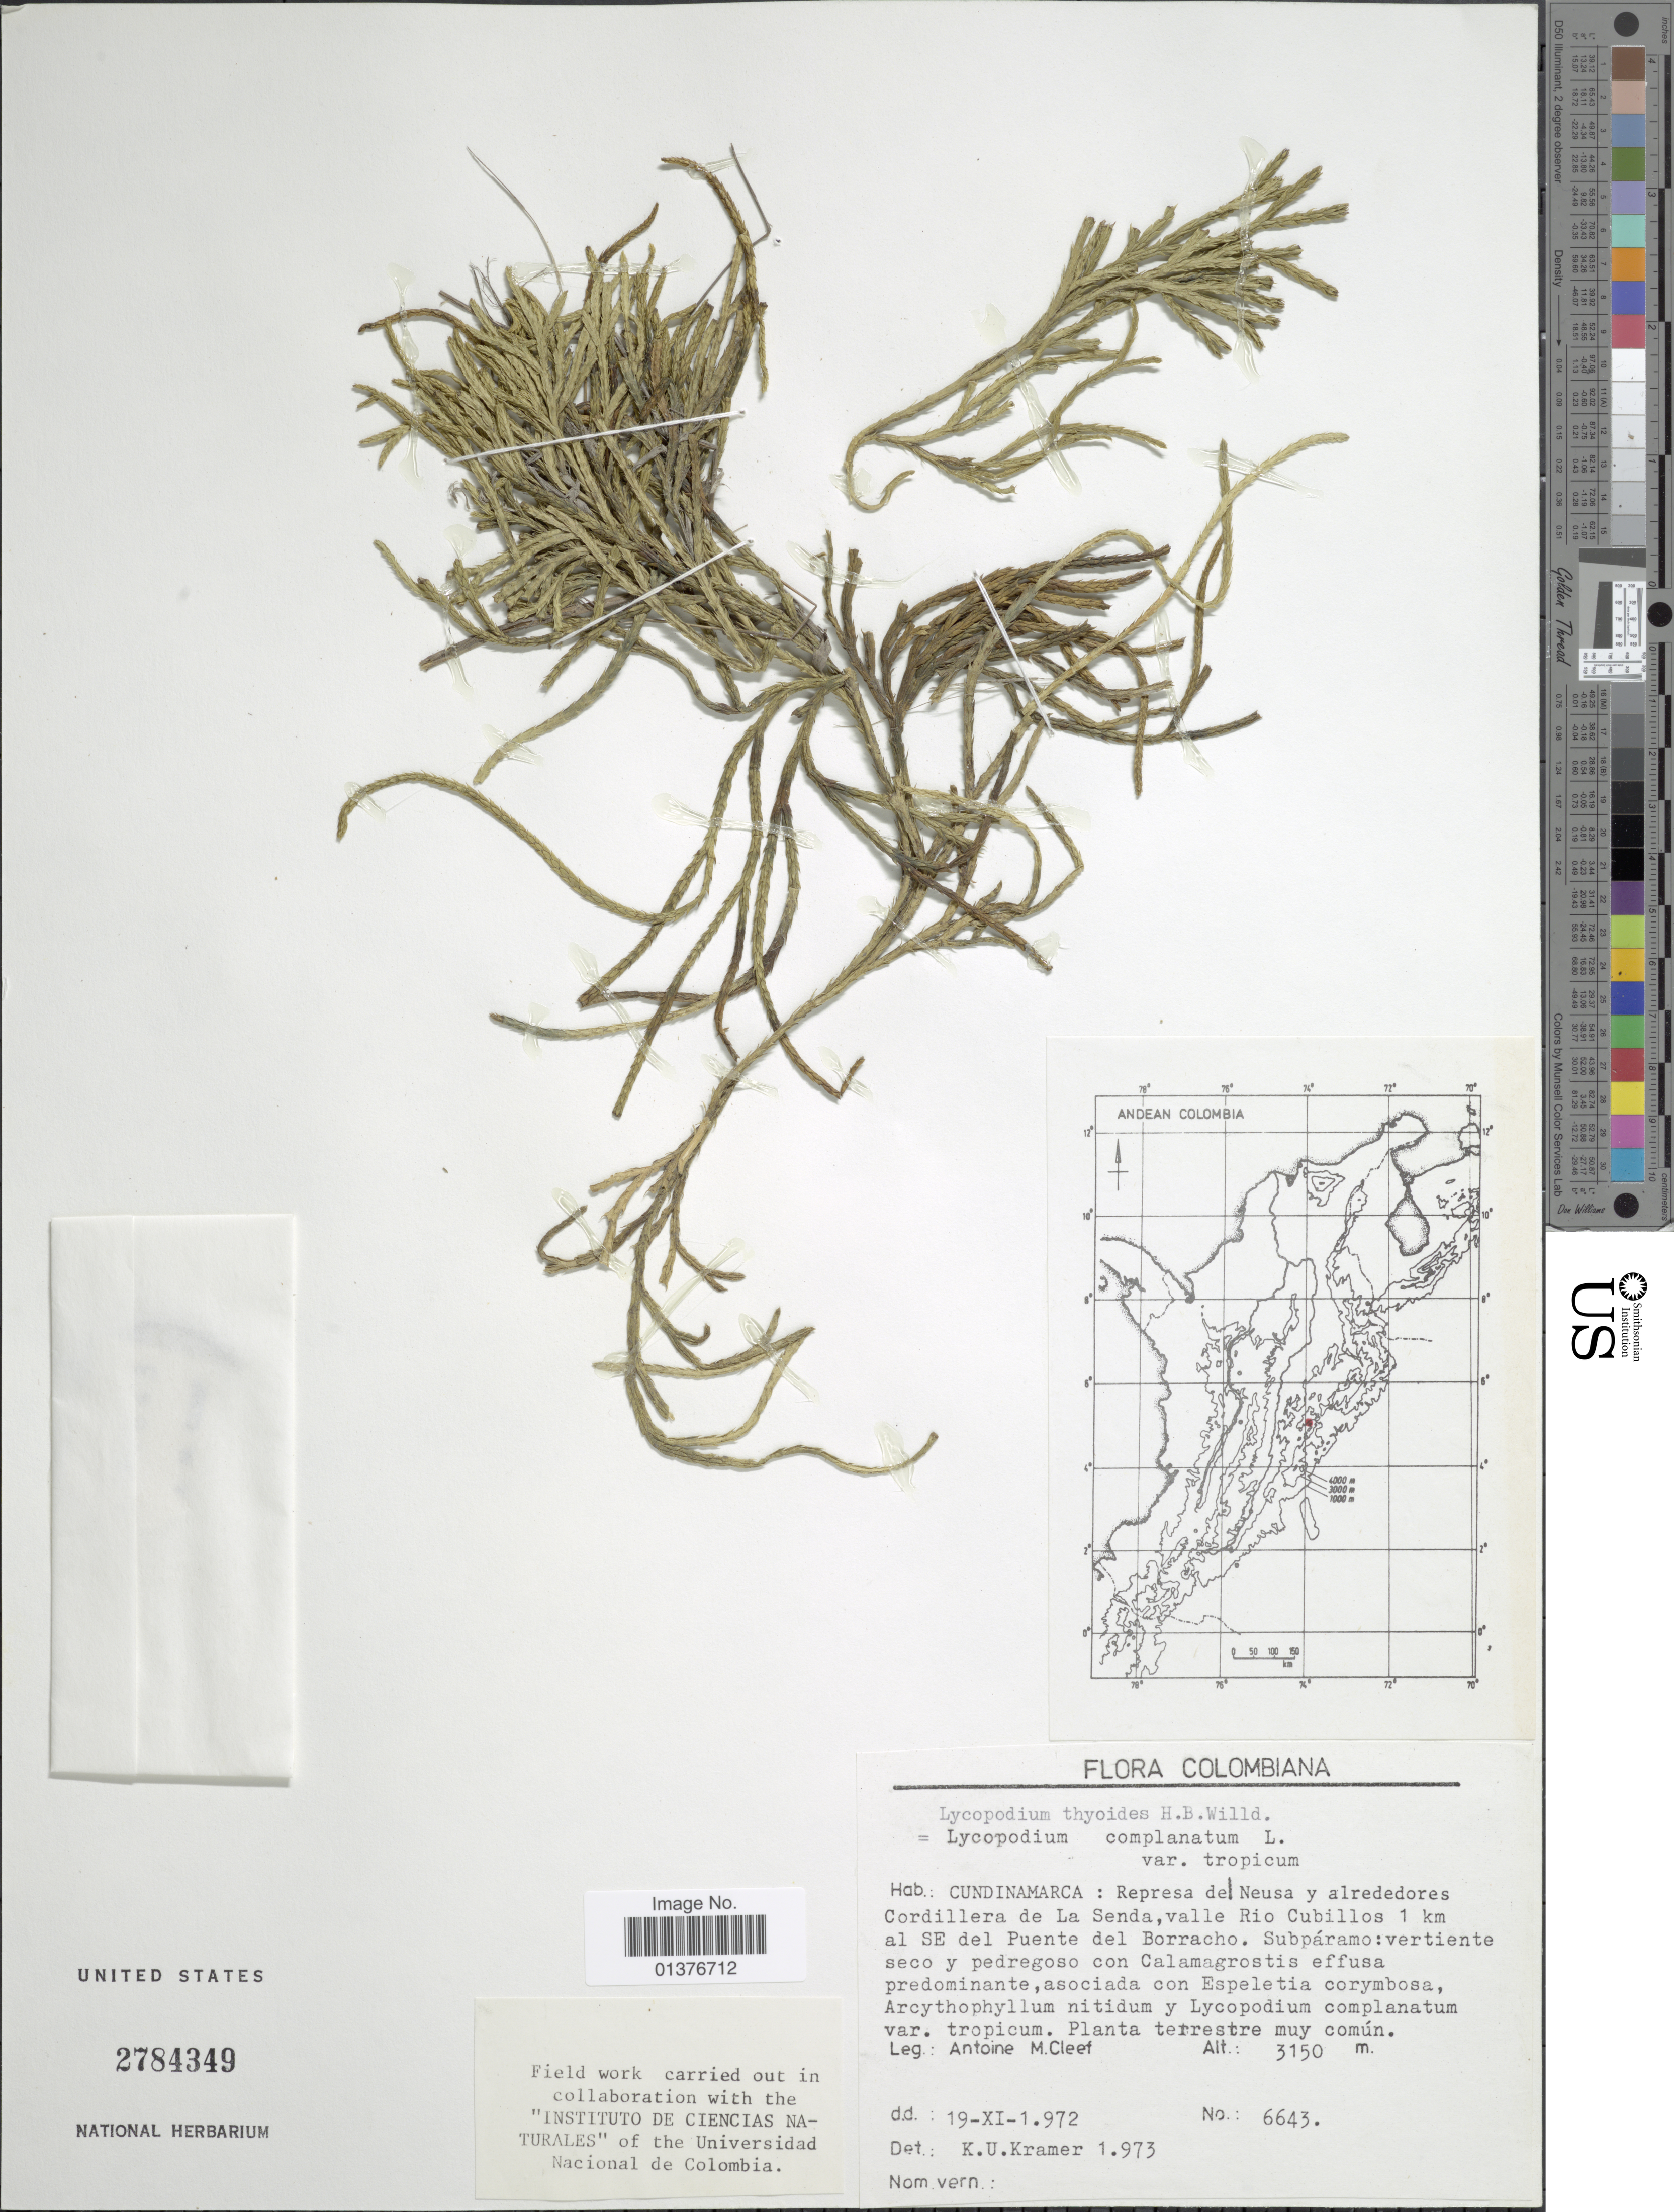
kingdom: Plantae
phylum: Tracheophyta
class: Lycopodiopsida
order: Lycopodiales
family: Lycopodiaceae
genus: Diphasiastrum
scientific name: Diphasiastrum thyoides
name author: (Humb. & Bonpl. ex Willd.) Holub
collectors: A. M. Cleef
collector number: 6643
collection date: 1972-11-19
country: Colombia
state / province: Cundinamarca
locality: Represa del Neusa y alrededores Cordillera de La Senda, valle Rio Cubillos 1km al SE del Puente del Borracho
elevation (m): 3150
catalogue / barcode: US 2784349